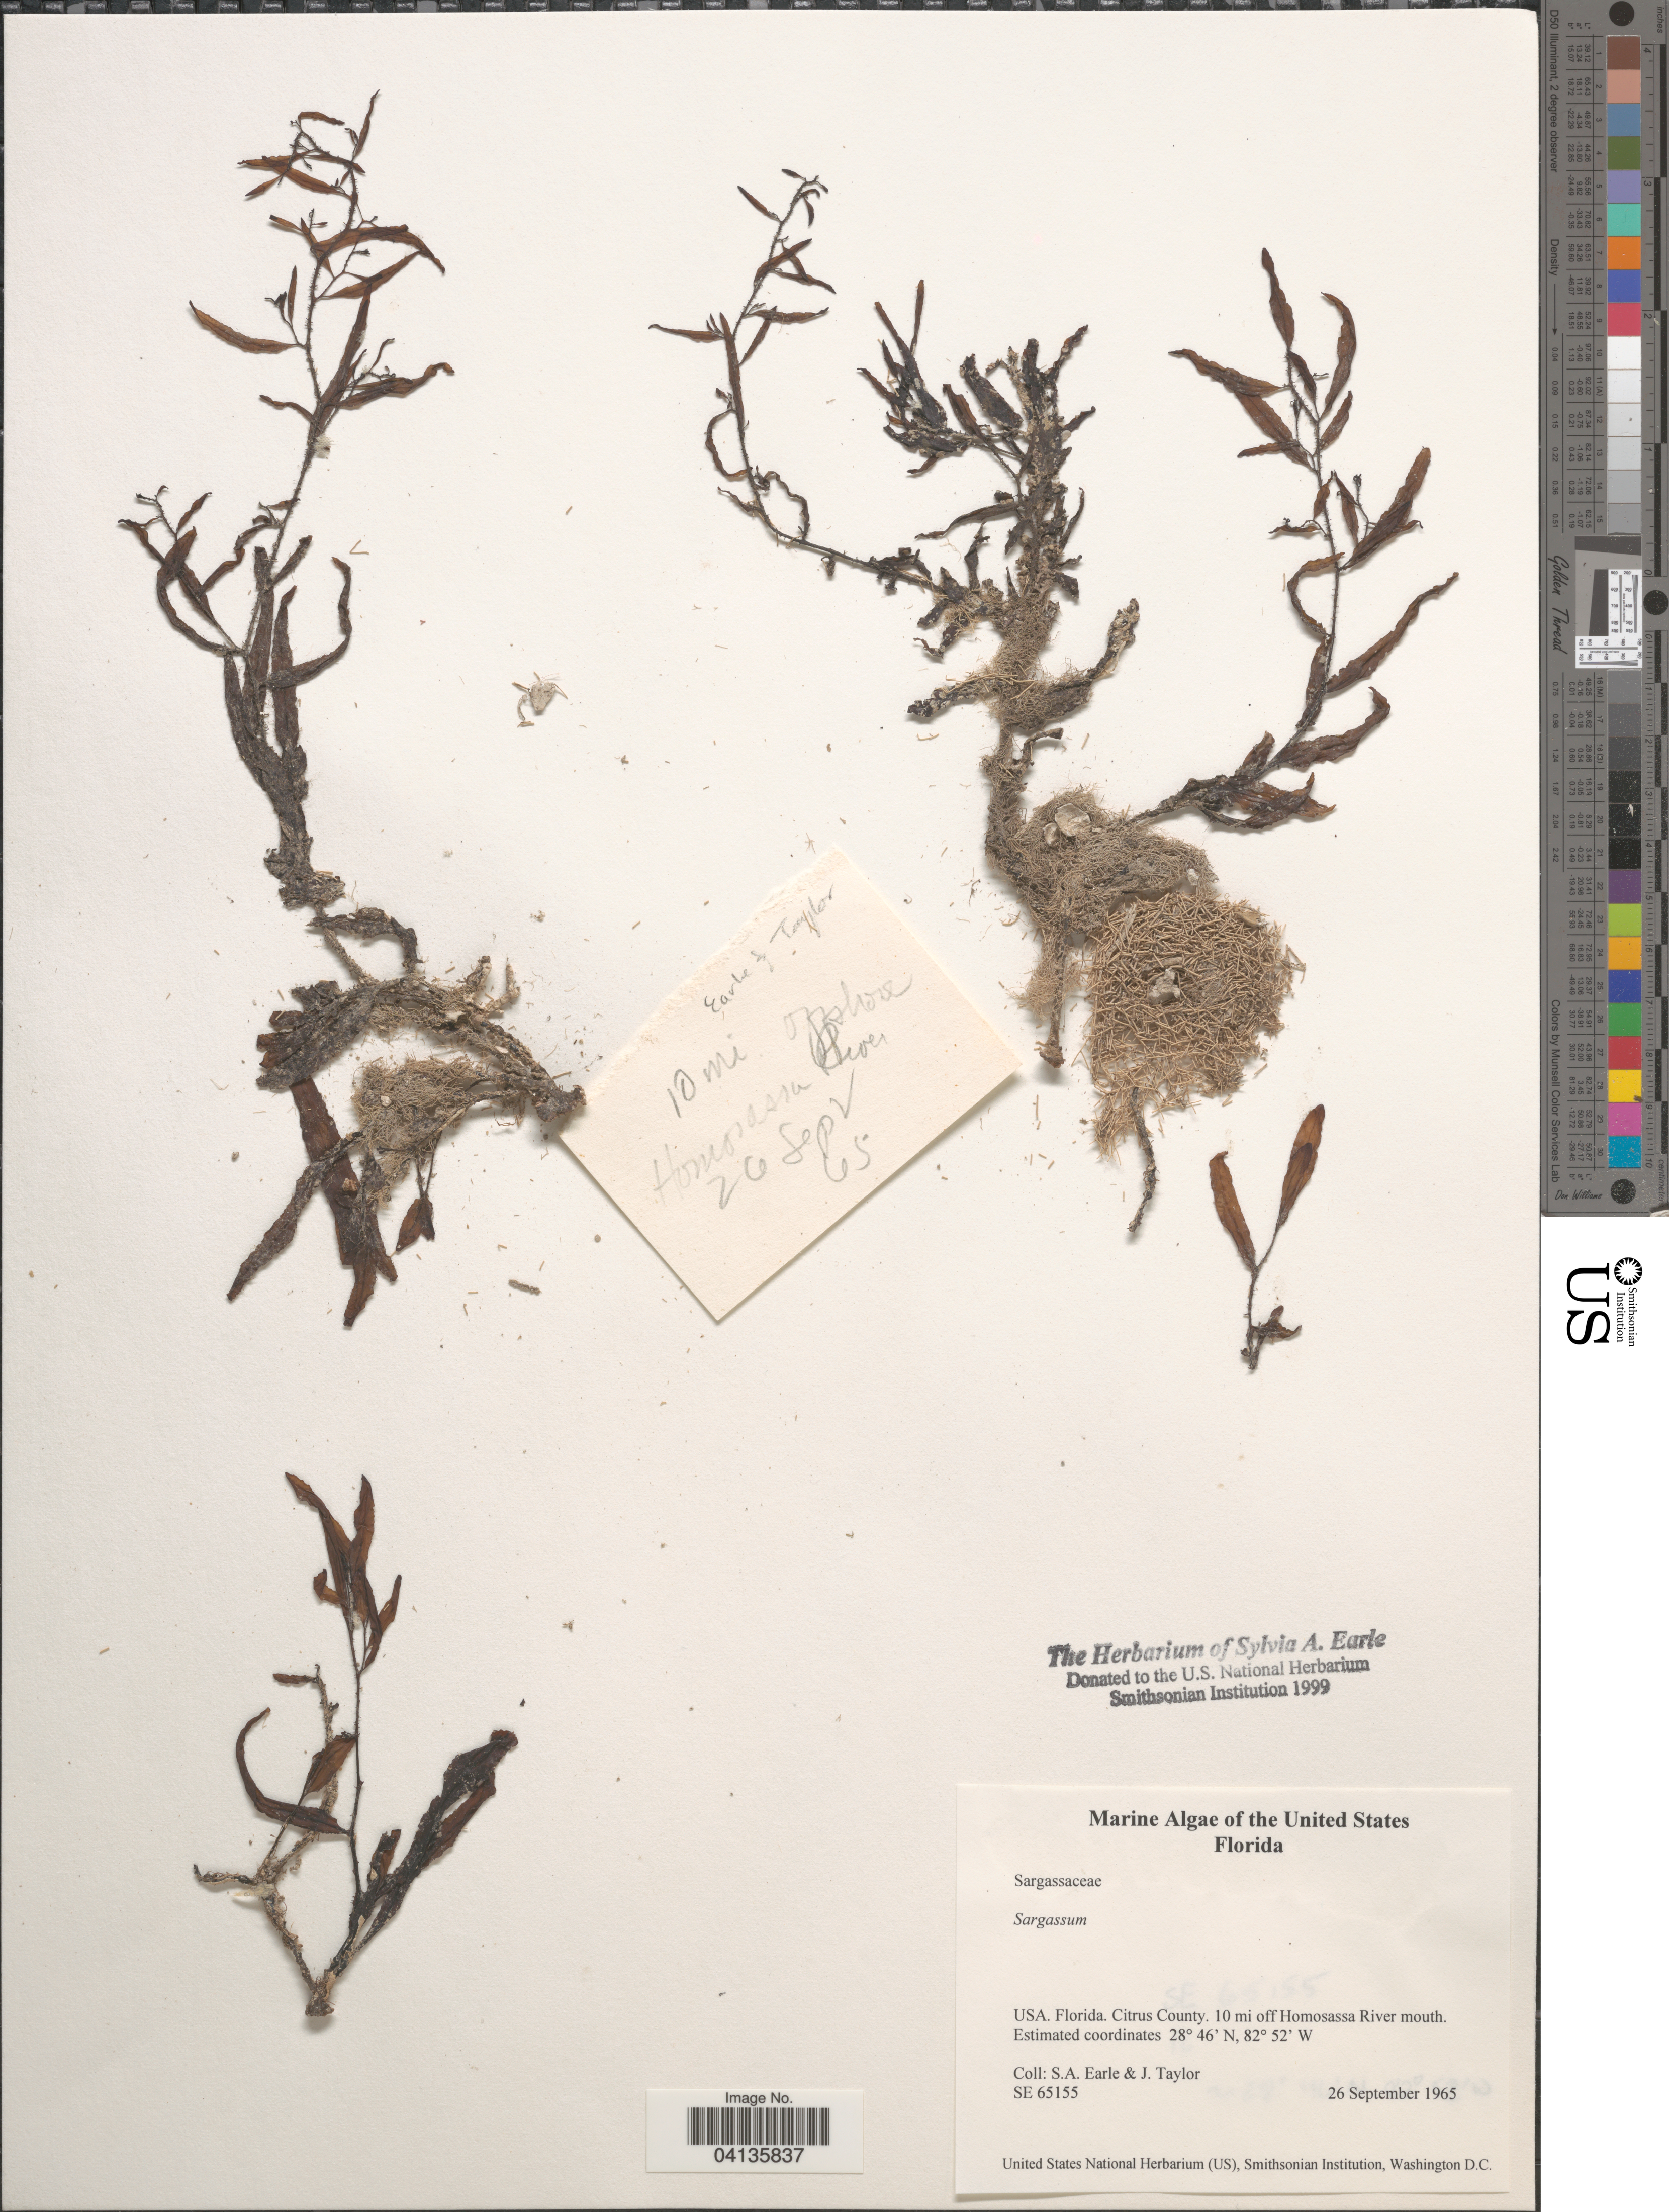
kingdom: Chromista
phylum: Ochrophyta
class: Phaeophyceae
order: Fucales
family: Sargassaceae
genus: Sargassum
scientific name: Sargassum sp.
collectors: S. A. Earle & J. Taylor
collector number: SE 65155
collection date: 1965-09-26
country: United States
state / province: Florida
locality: Citrus County. 10 mi off Homosassa River mouth.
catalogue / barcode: US 238680